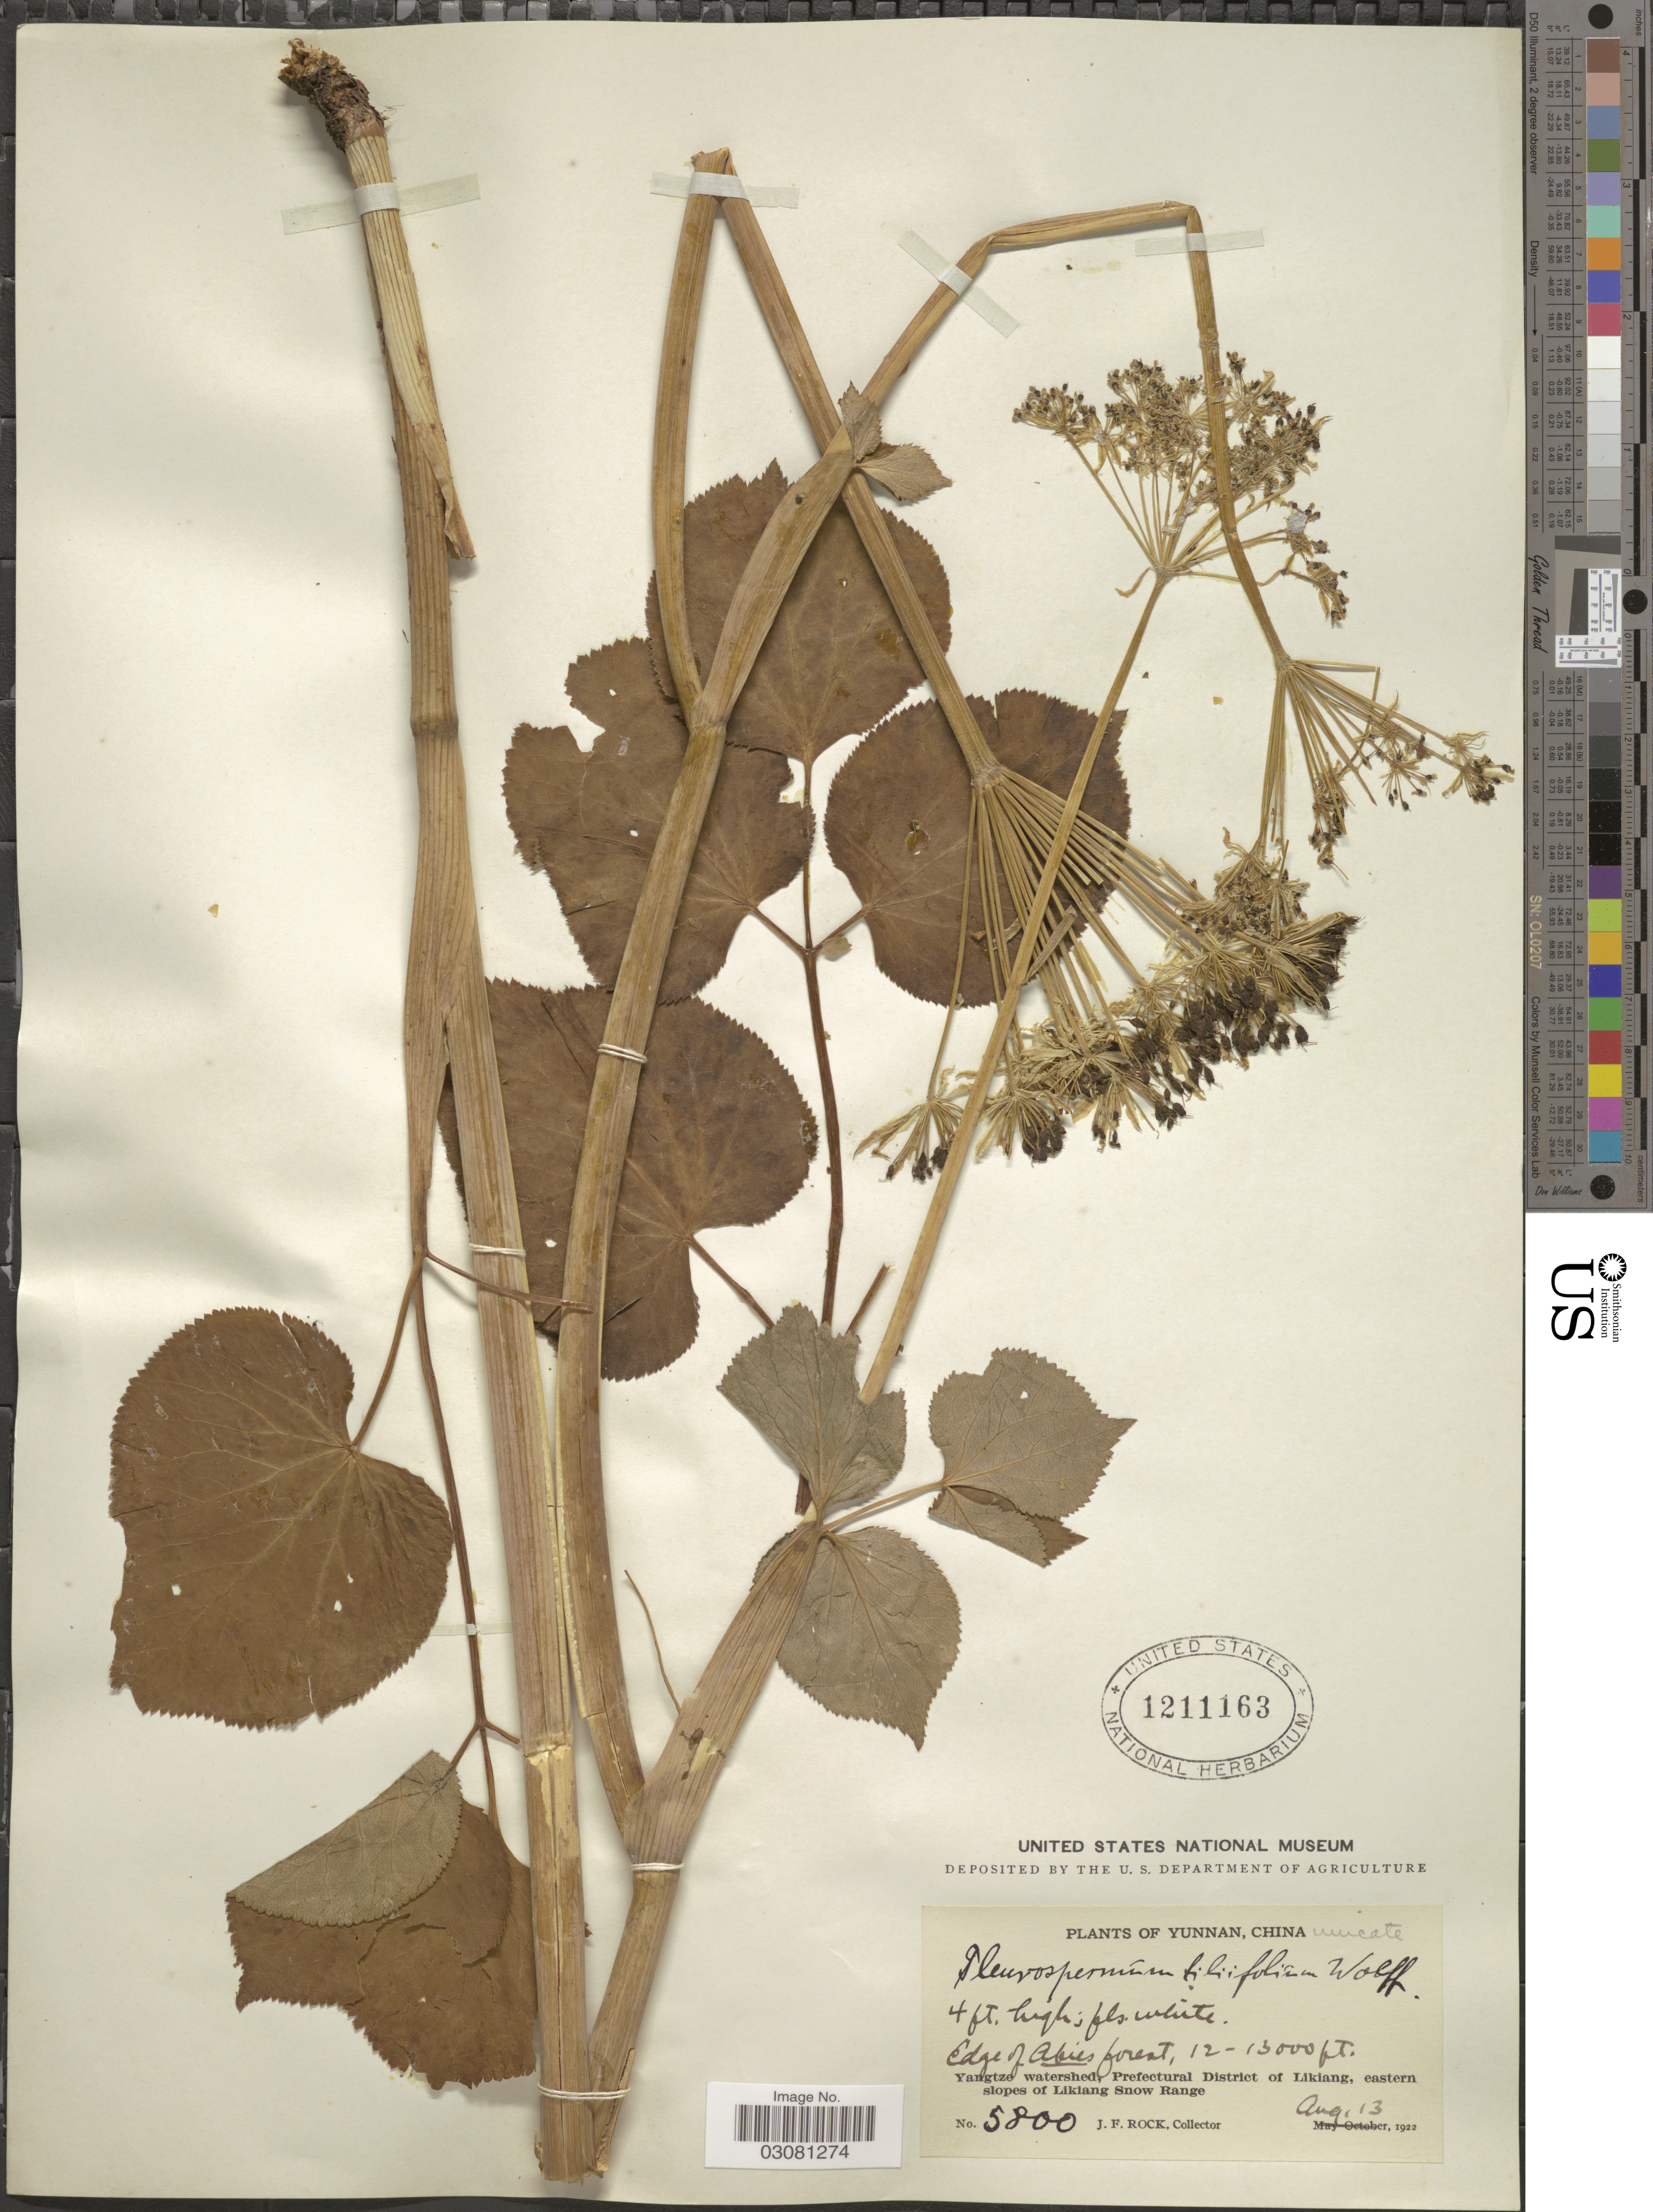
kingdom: Plantae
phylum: Tracheophyta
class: Magnoliopsida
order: Apiales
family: Apiaceae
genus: Pleurospermum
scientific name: Pleurospermum tiliifolium H. Wolff sp. nov. ined.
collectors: J. Rock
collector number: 5800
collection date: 1922-08-13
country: China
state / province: Yunnan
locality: Yangtze watershed, Prefectural District of Likiang, eastern slopes of Likiang Snow Range.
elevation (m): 3658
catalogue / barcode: US 1211163